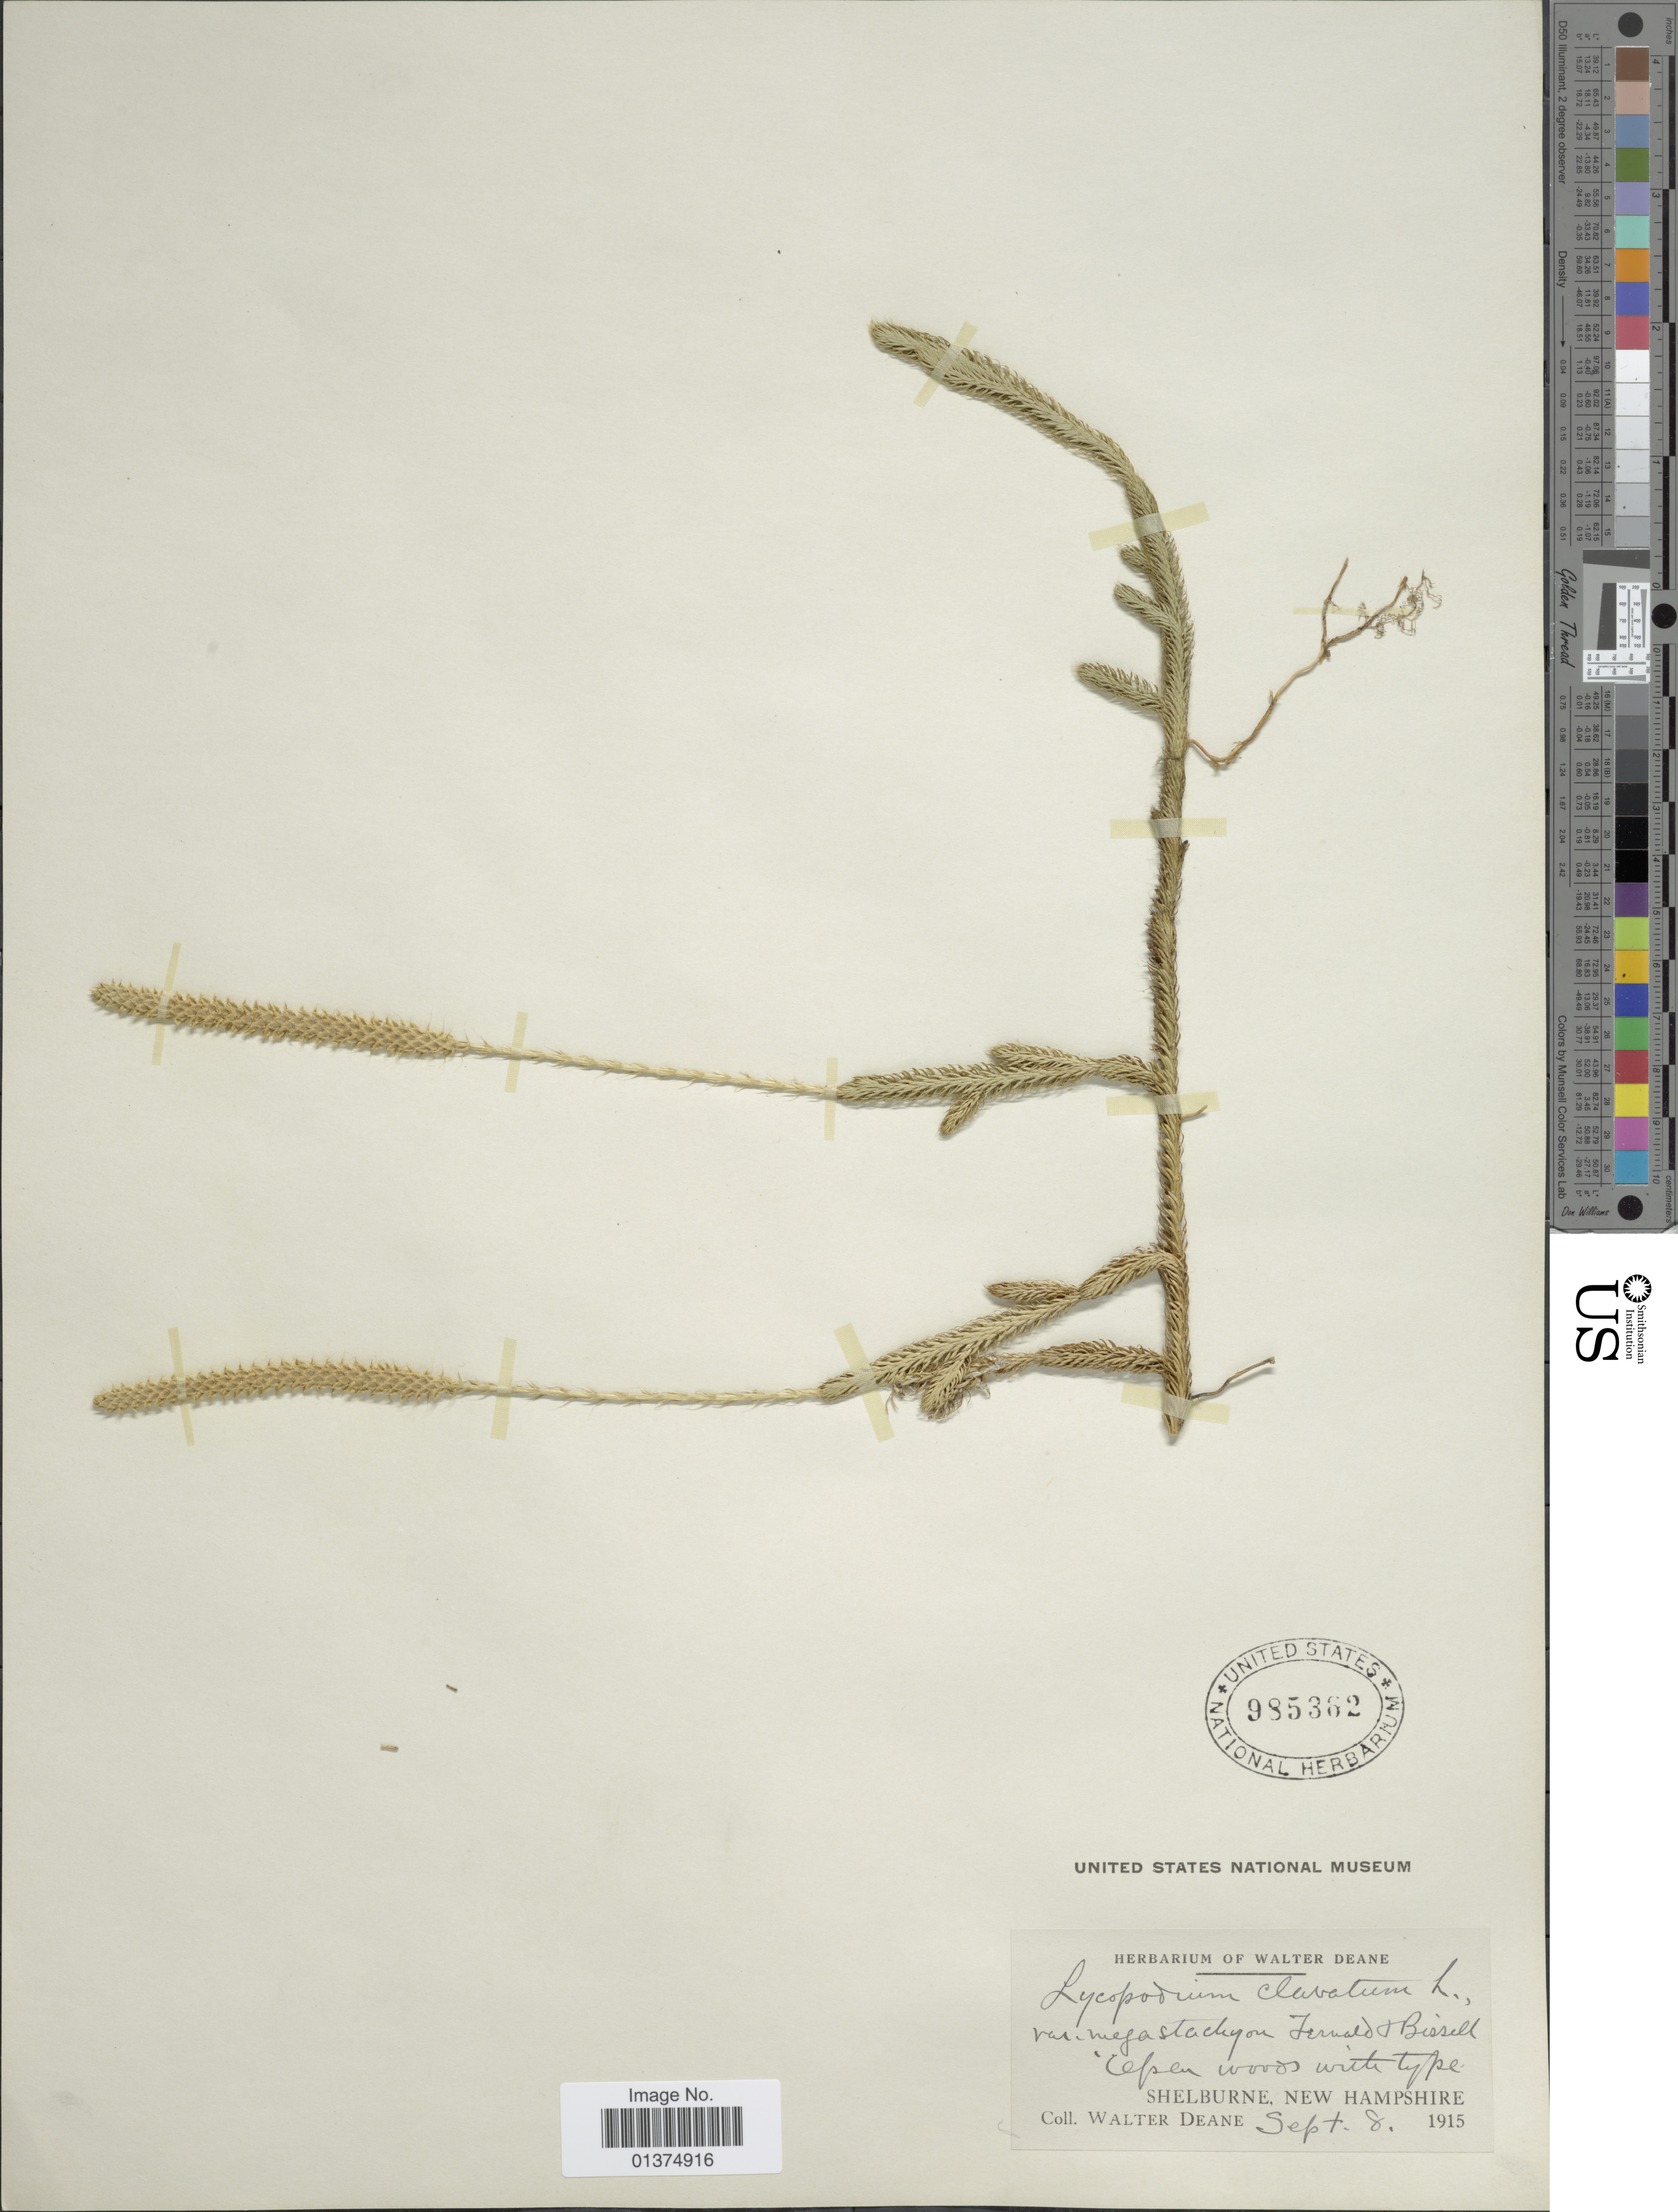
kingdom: Plantae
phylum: Tracheophyta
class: Lycopodiopsida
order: Lycopodiales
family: Lycopodiaceae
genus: Lycopodium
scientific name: Lycopodium lagopus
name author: Zinserl. ex Kuzen.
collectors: W. Deane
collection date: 1915-09-08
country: United States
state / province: New Hampshire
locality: Shelburne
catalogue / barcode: US 985362